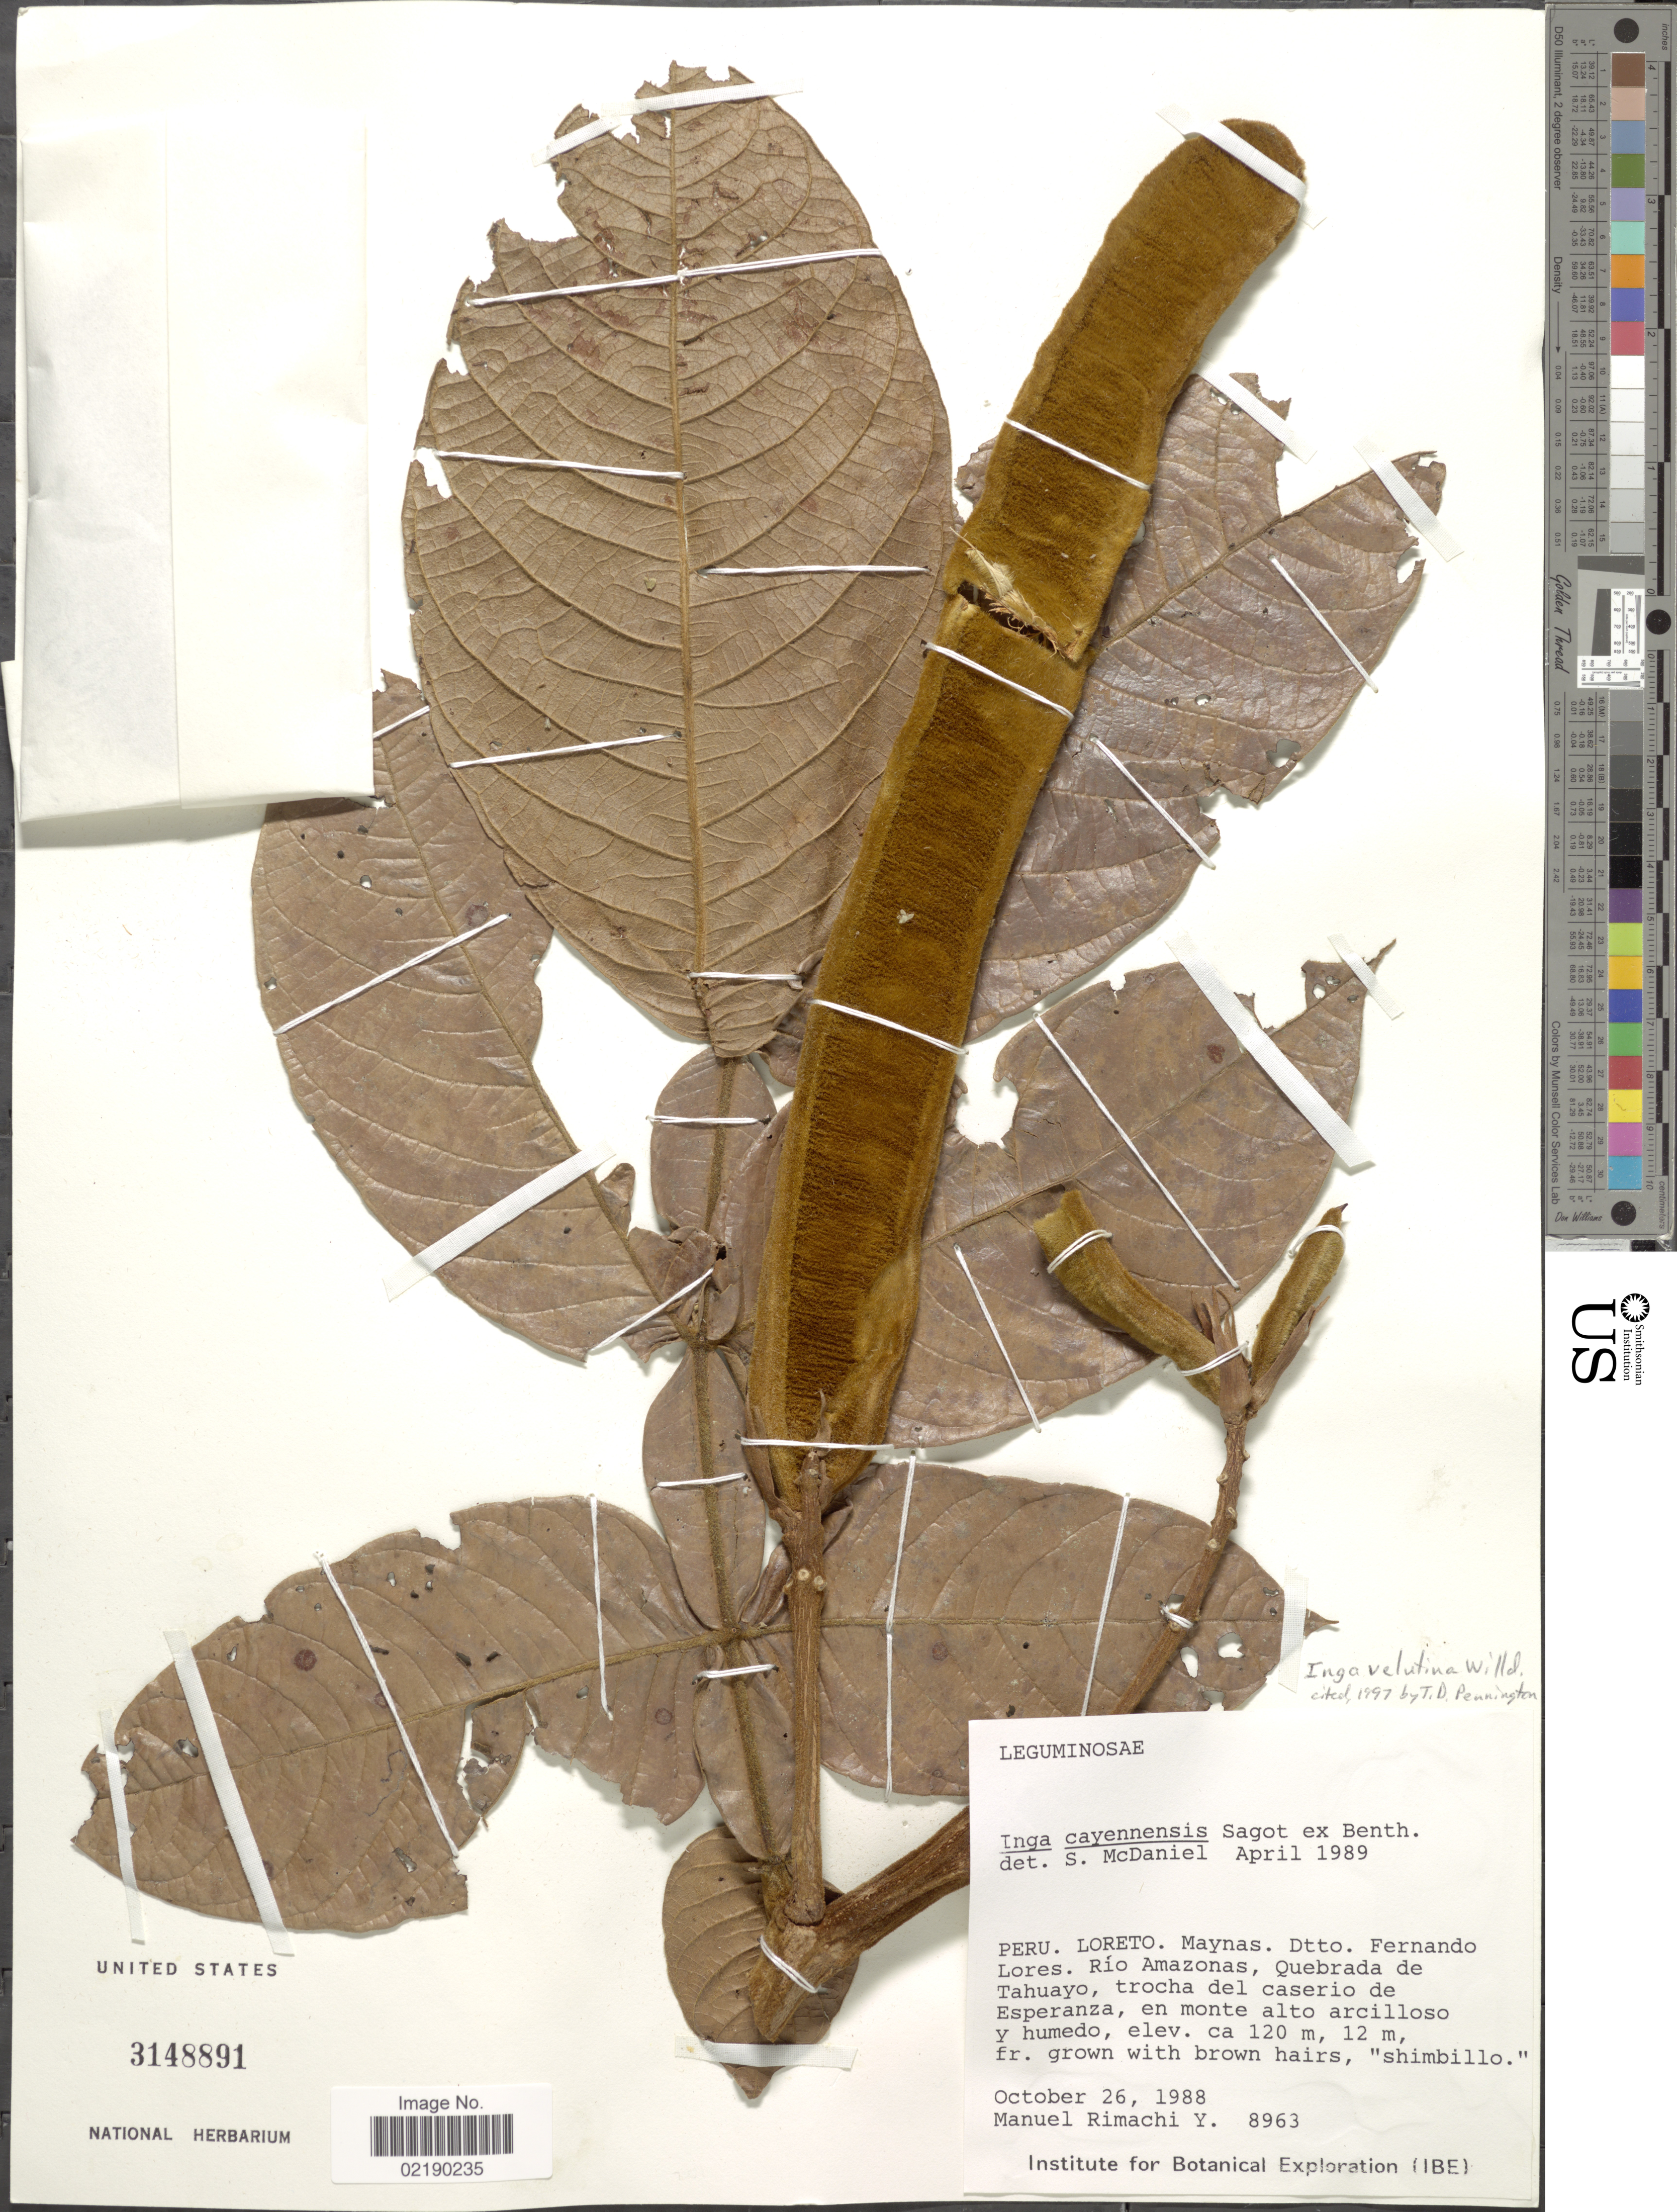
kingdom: Plantae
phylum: Tracheophyta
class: Magnoliopsida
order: Fabales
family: Fabaceae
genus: Inga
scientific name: Inga velutina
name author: Willd.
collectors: M. Rimachi Y.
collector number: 8963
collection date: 1988-10-26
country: Peru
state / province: Loreto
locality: Maynas. Dtto. Fernando Lores. Rio Amazonas, Quebrada de Tahuayo, trocha del caserio de Esperanza, en monte alto arcilloso y humedo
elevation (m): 120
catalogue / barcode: US 3148891